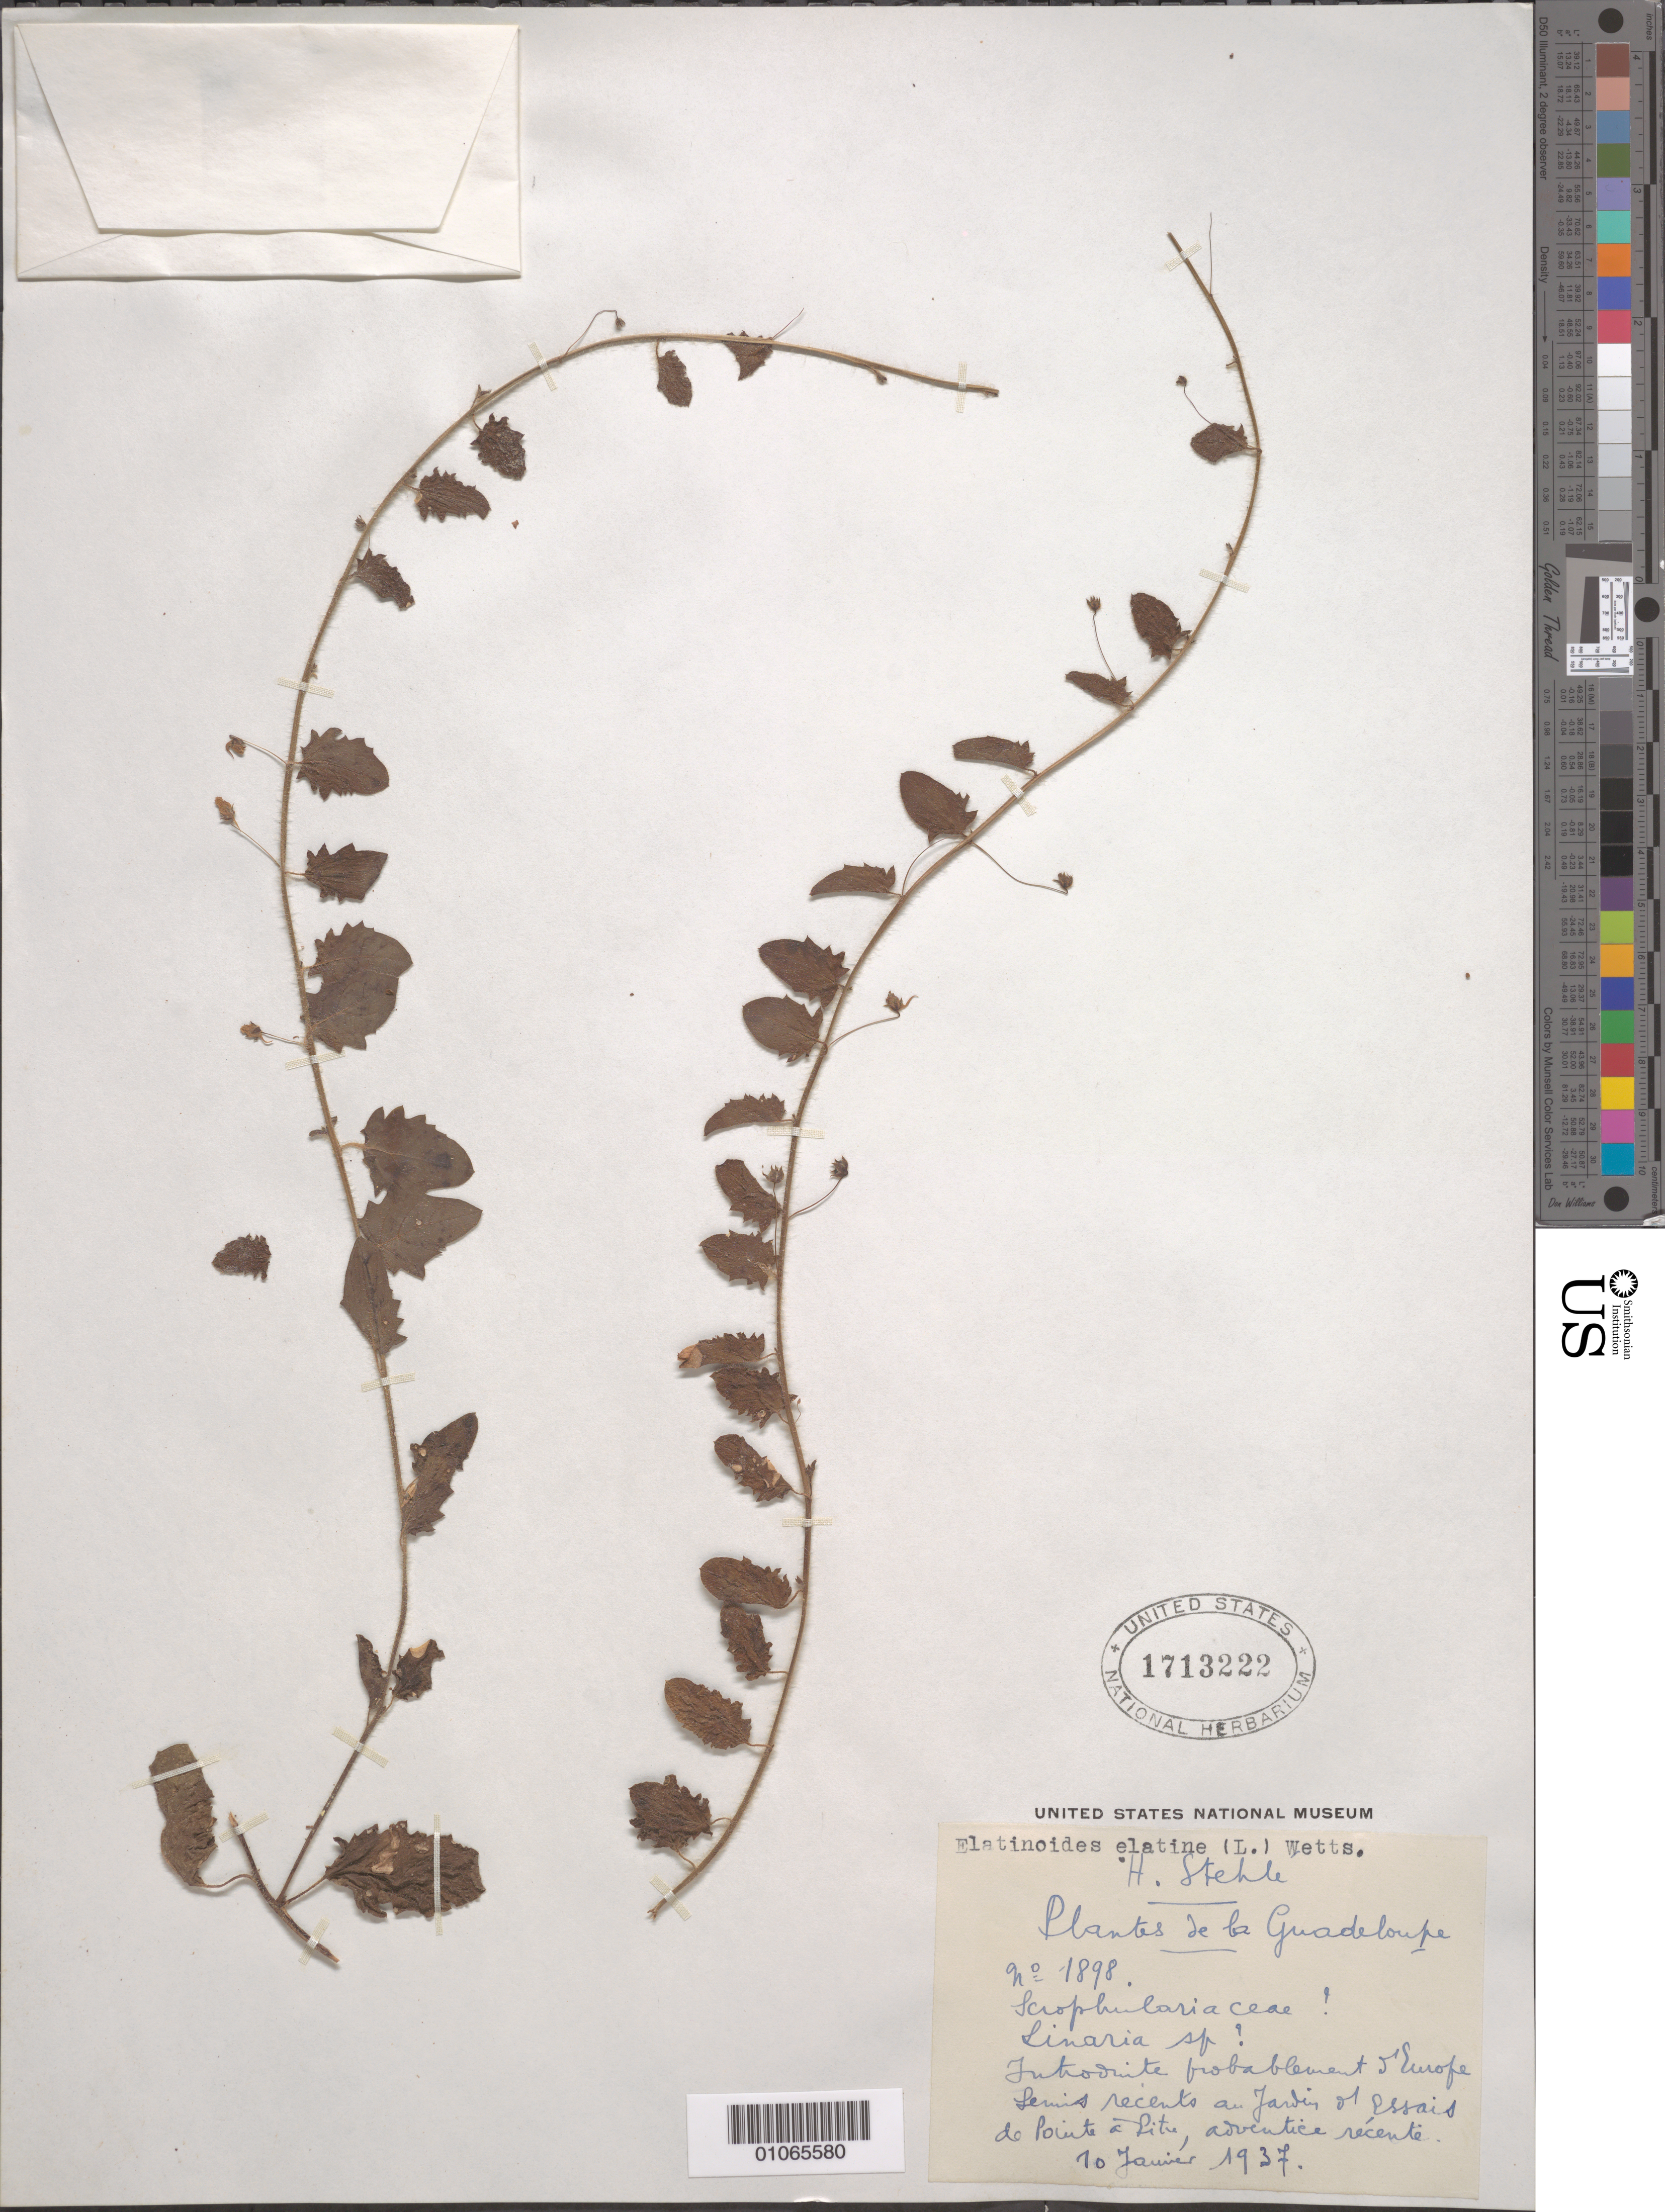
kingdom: Plantae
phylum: Tracheophyta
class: Magnoliopsida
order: Lamiales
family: Plantaginaceae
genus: Elatinoides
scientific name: Elatinoides elatine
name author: (L.) Wettst.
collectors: H. Stehlé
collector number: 1898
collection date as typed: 10 Jan 1937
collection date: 1937-01-10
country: Guadeloupe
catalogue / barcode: US 1713222